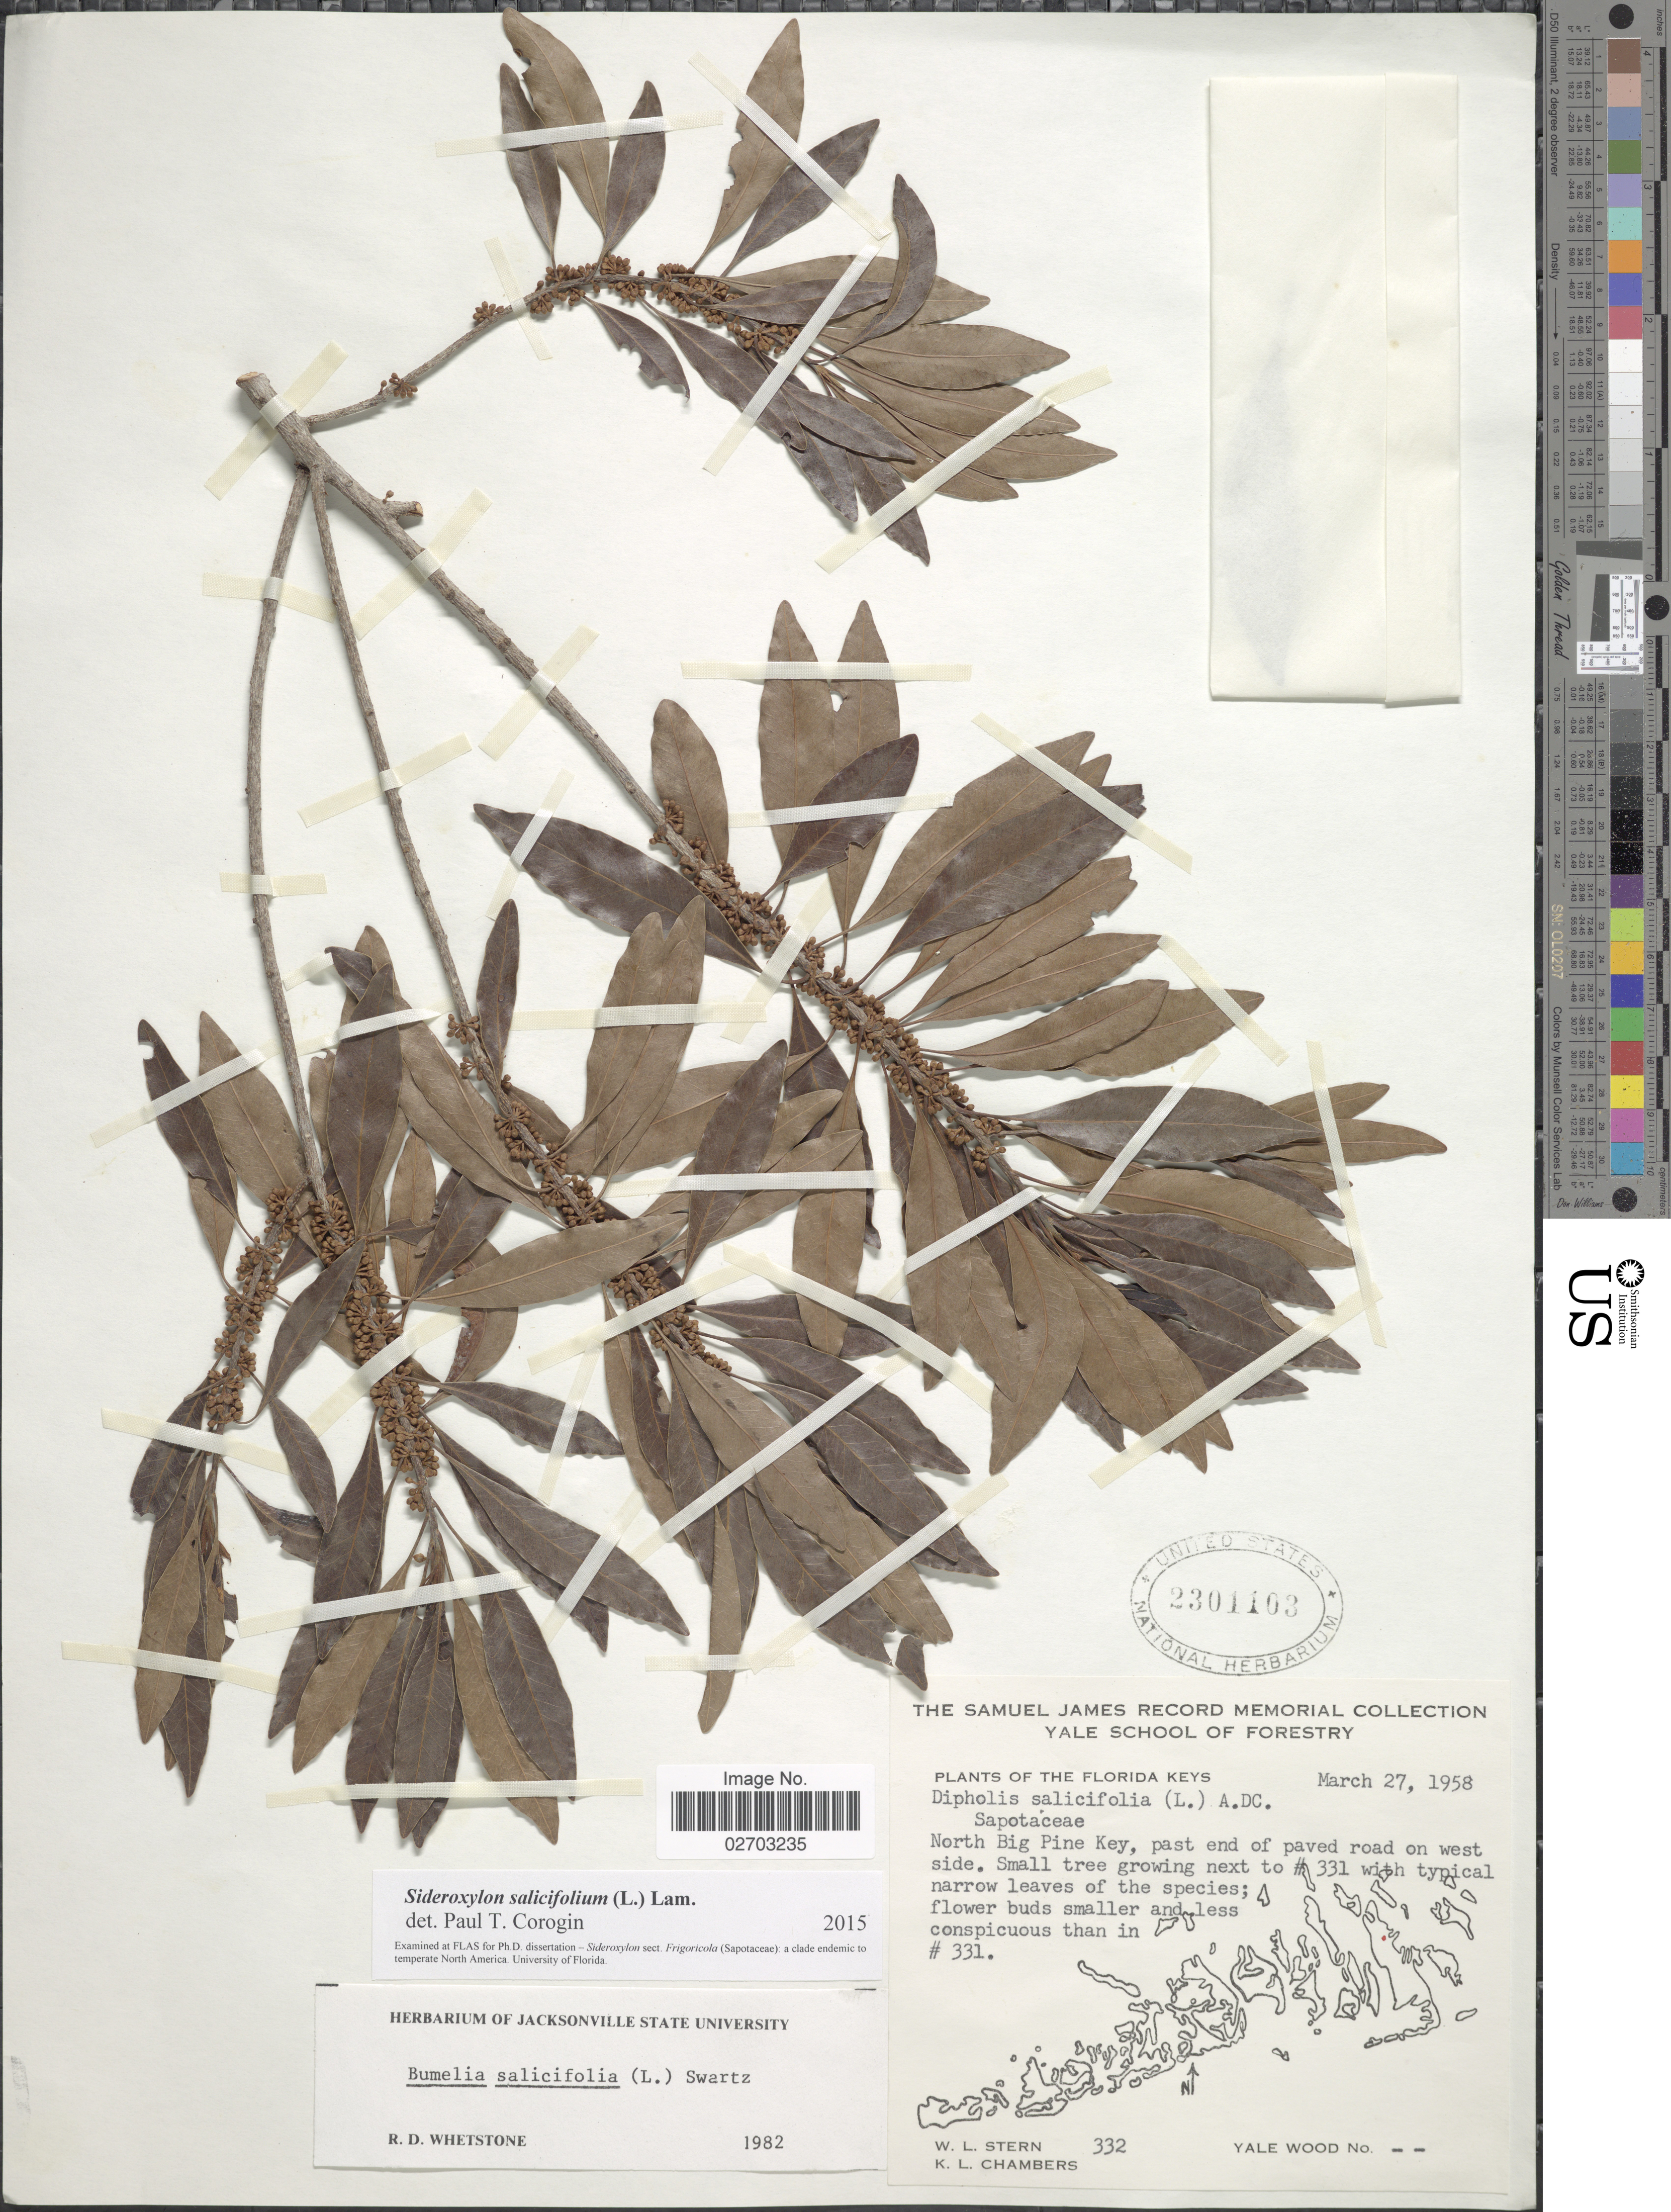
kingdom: Plantae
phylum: Tracheophyta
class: Magnoliopsida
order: Ericales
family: Sapotaceae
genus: Sideroxylon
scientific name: Sideroxylon salicifolium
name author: (L.) Lam.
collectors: W. L. Stern & K. Chambers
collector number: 332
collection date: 1958-03-27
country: United States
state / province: Florida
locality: Florida Keys, North Big Pine Keys, past end of paved road on west side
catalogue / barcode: US 2301103